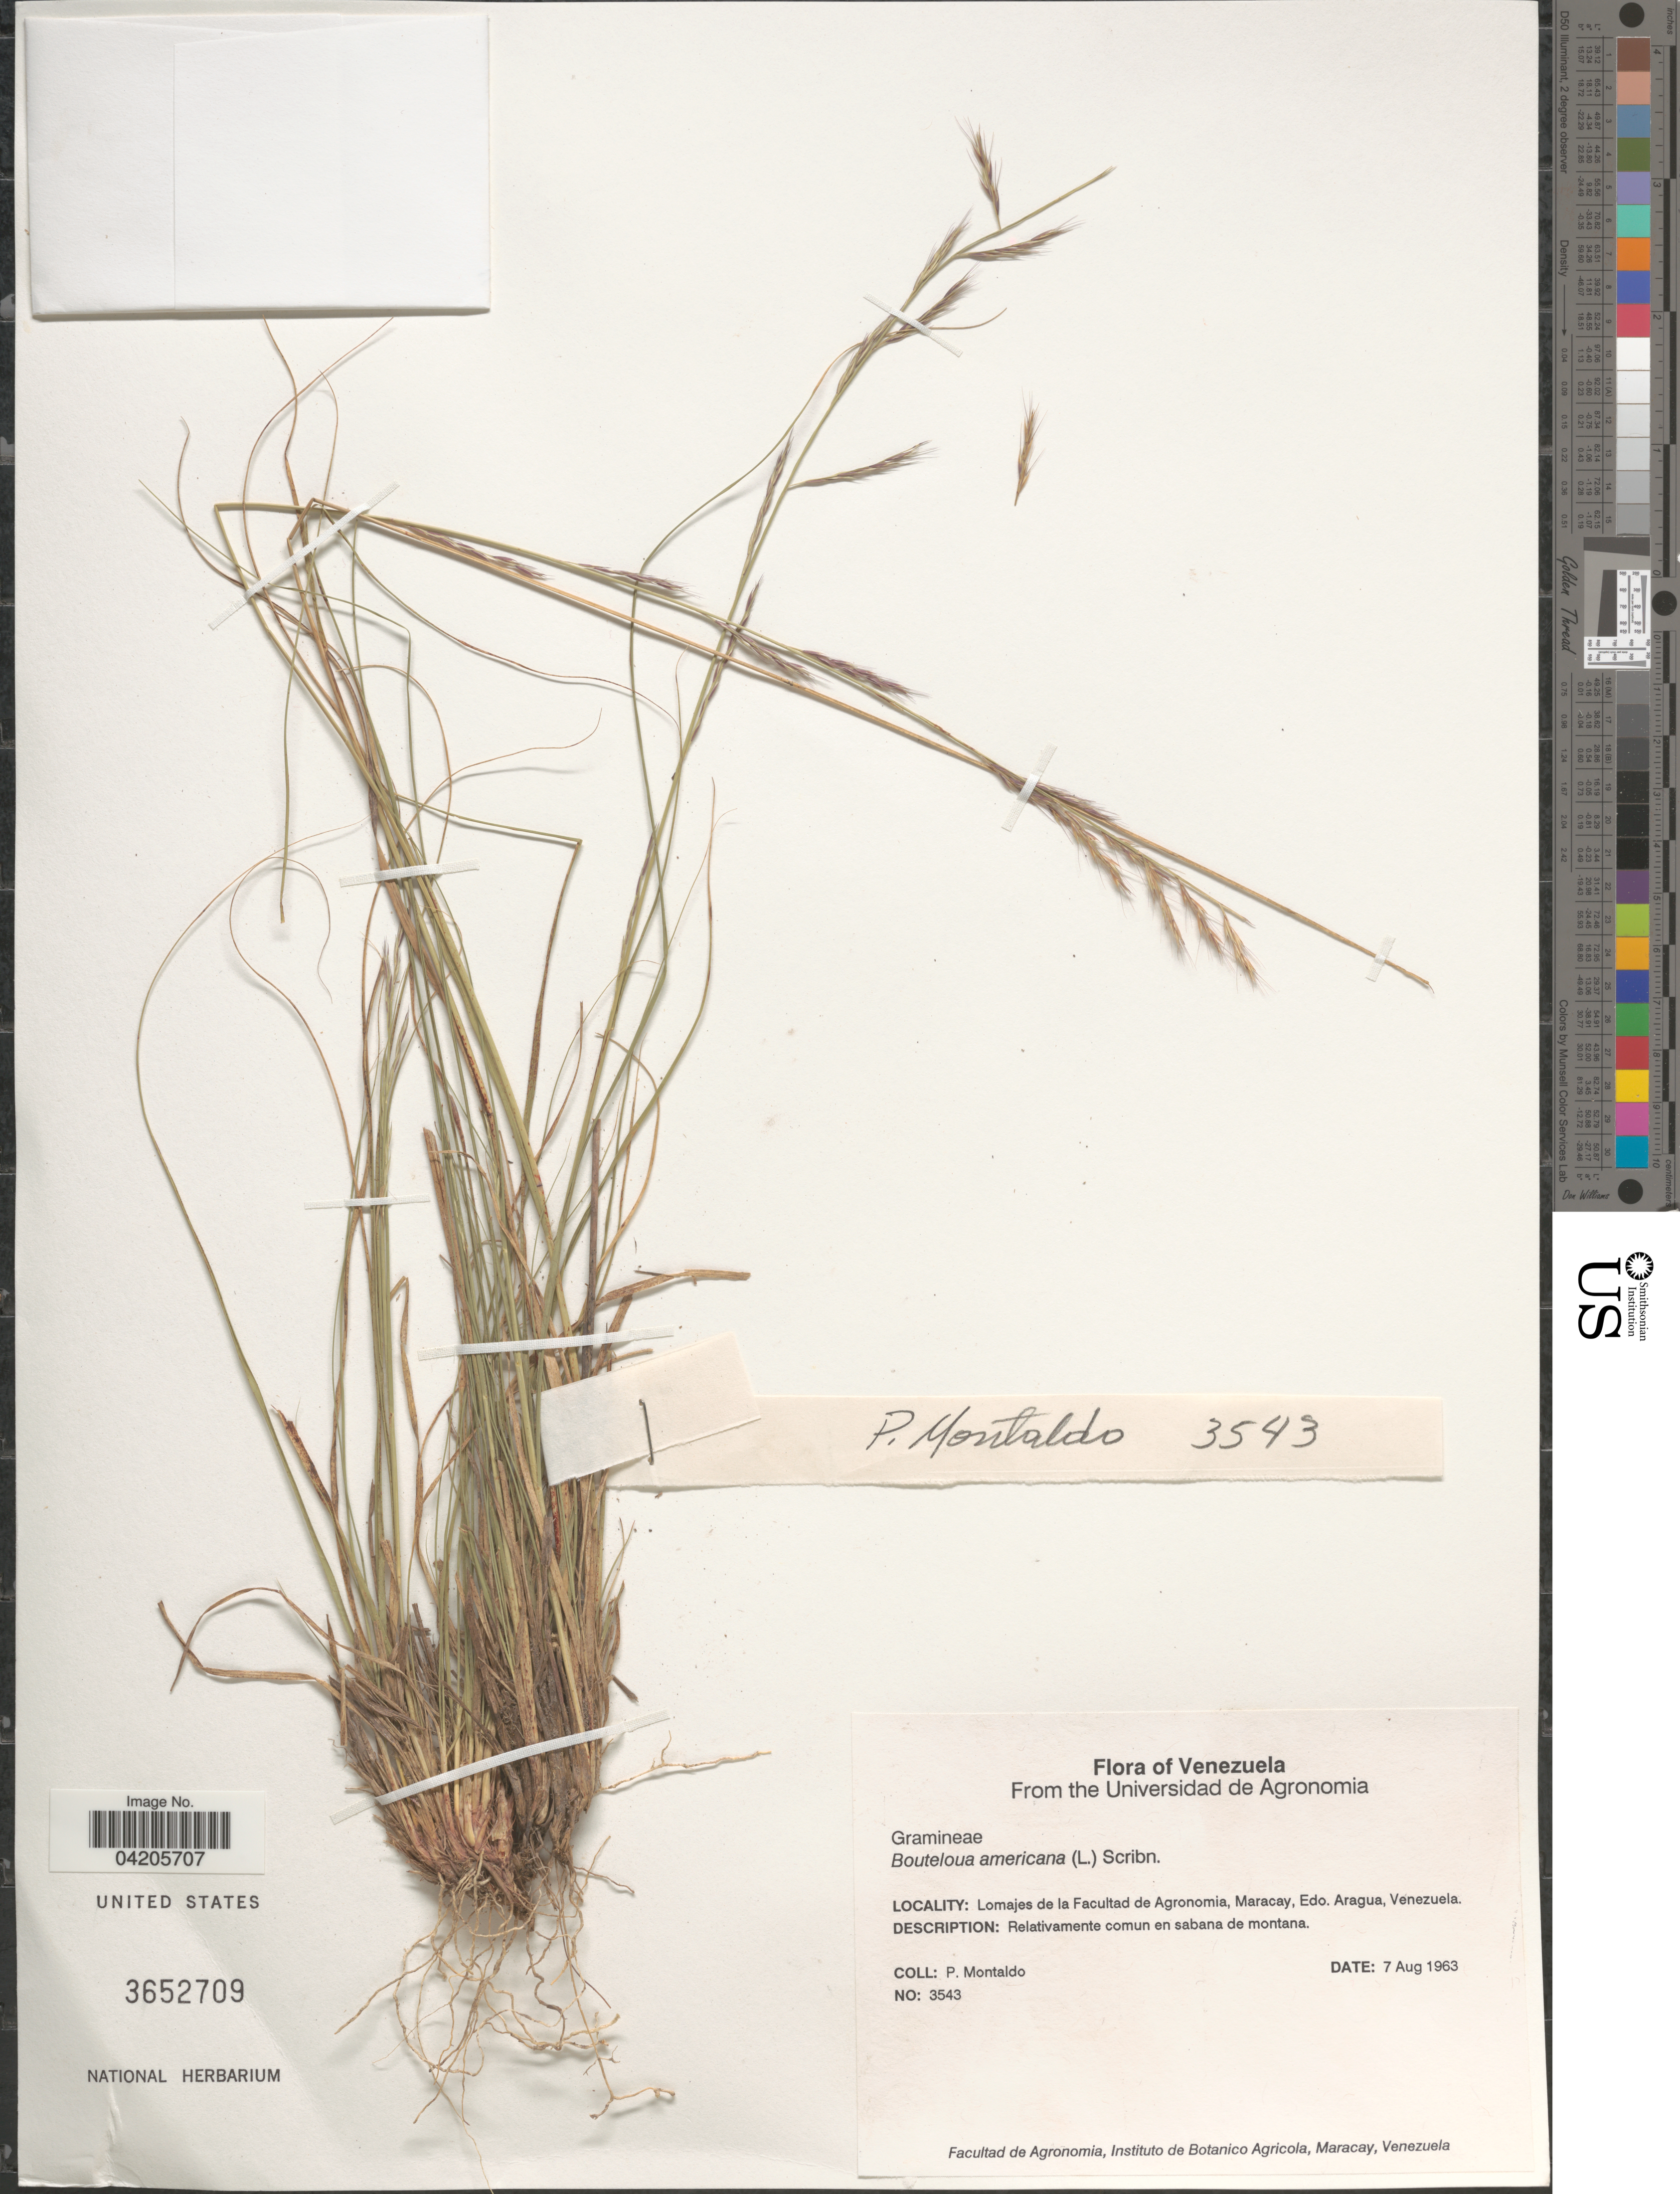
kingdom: Plantae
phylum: Tracheophyta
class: Liliopsida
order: Poales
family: Poaceae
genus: Bouteloua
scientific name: Bouteloua americana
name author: (L.) Scribn.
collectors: P. Montaldo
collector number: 3543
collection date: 1963-08-07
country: Venezuela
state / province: Aragua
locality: Lomajes de la Facultad de Agronomia, Maracay.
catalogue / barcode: US 3652709